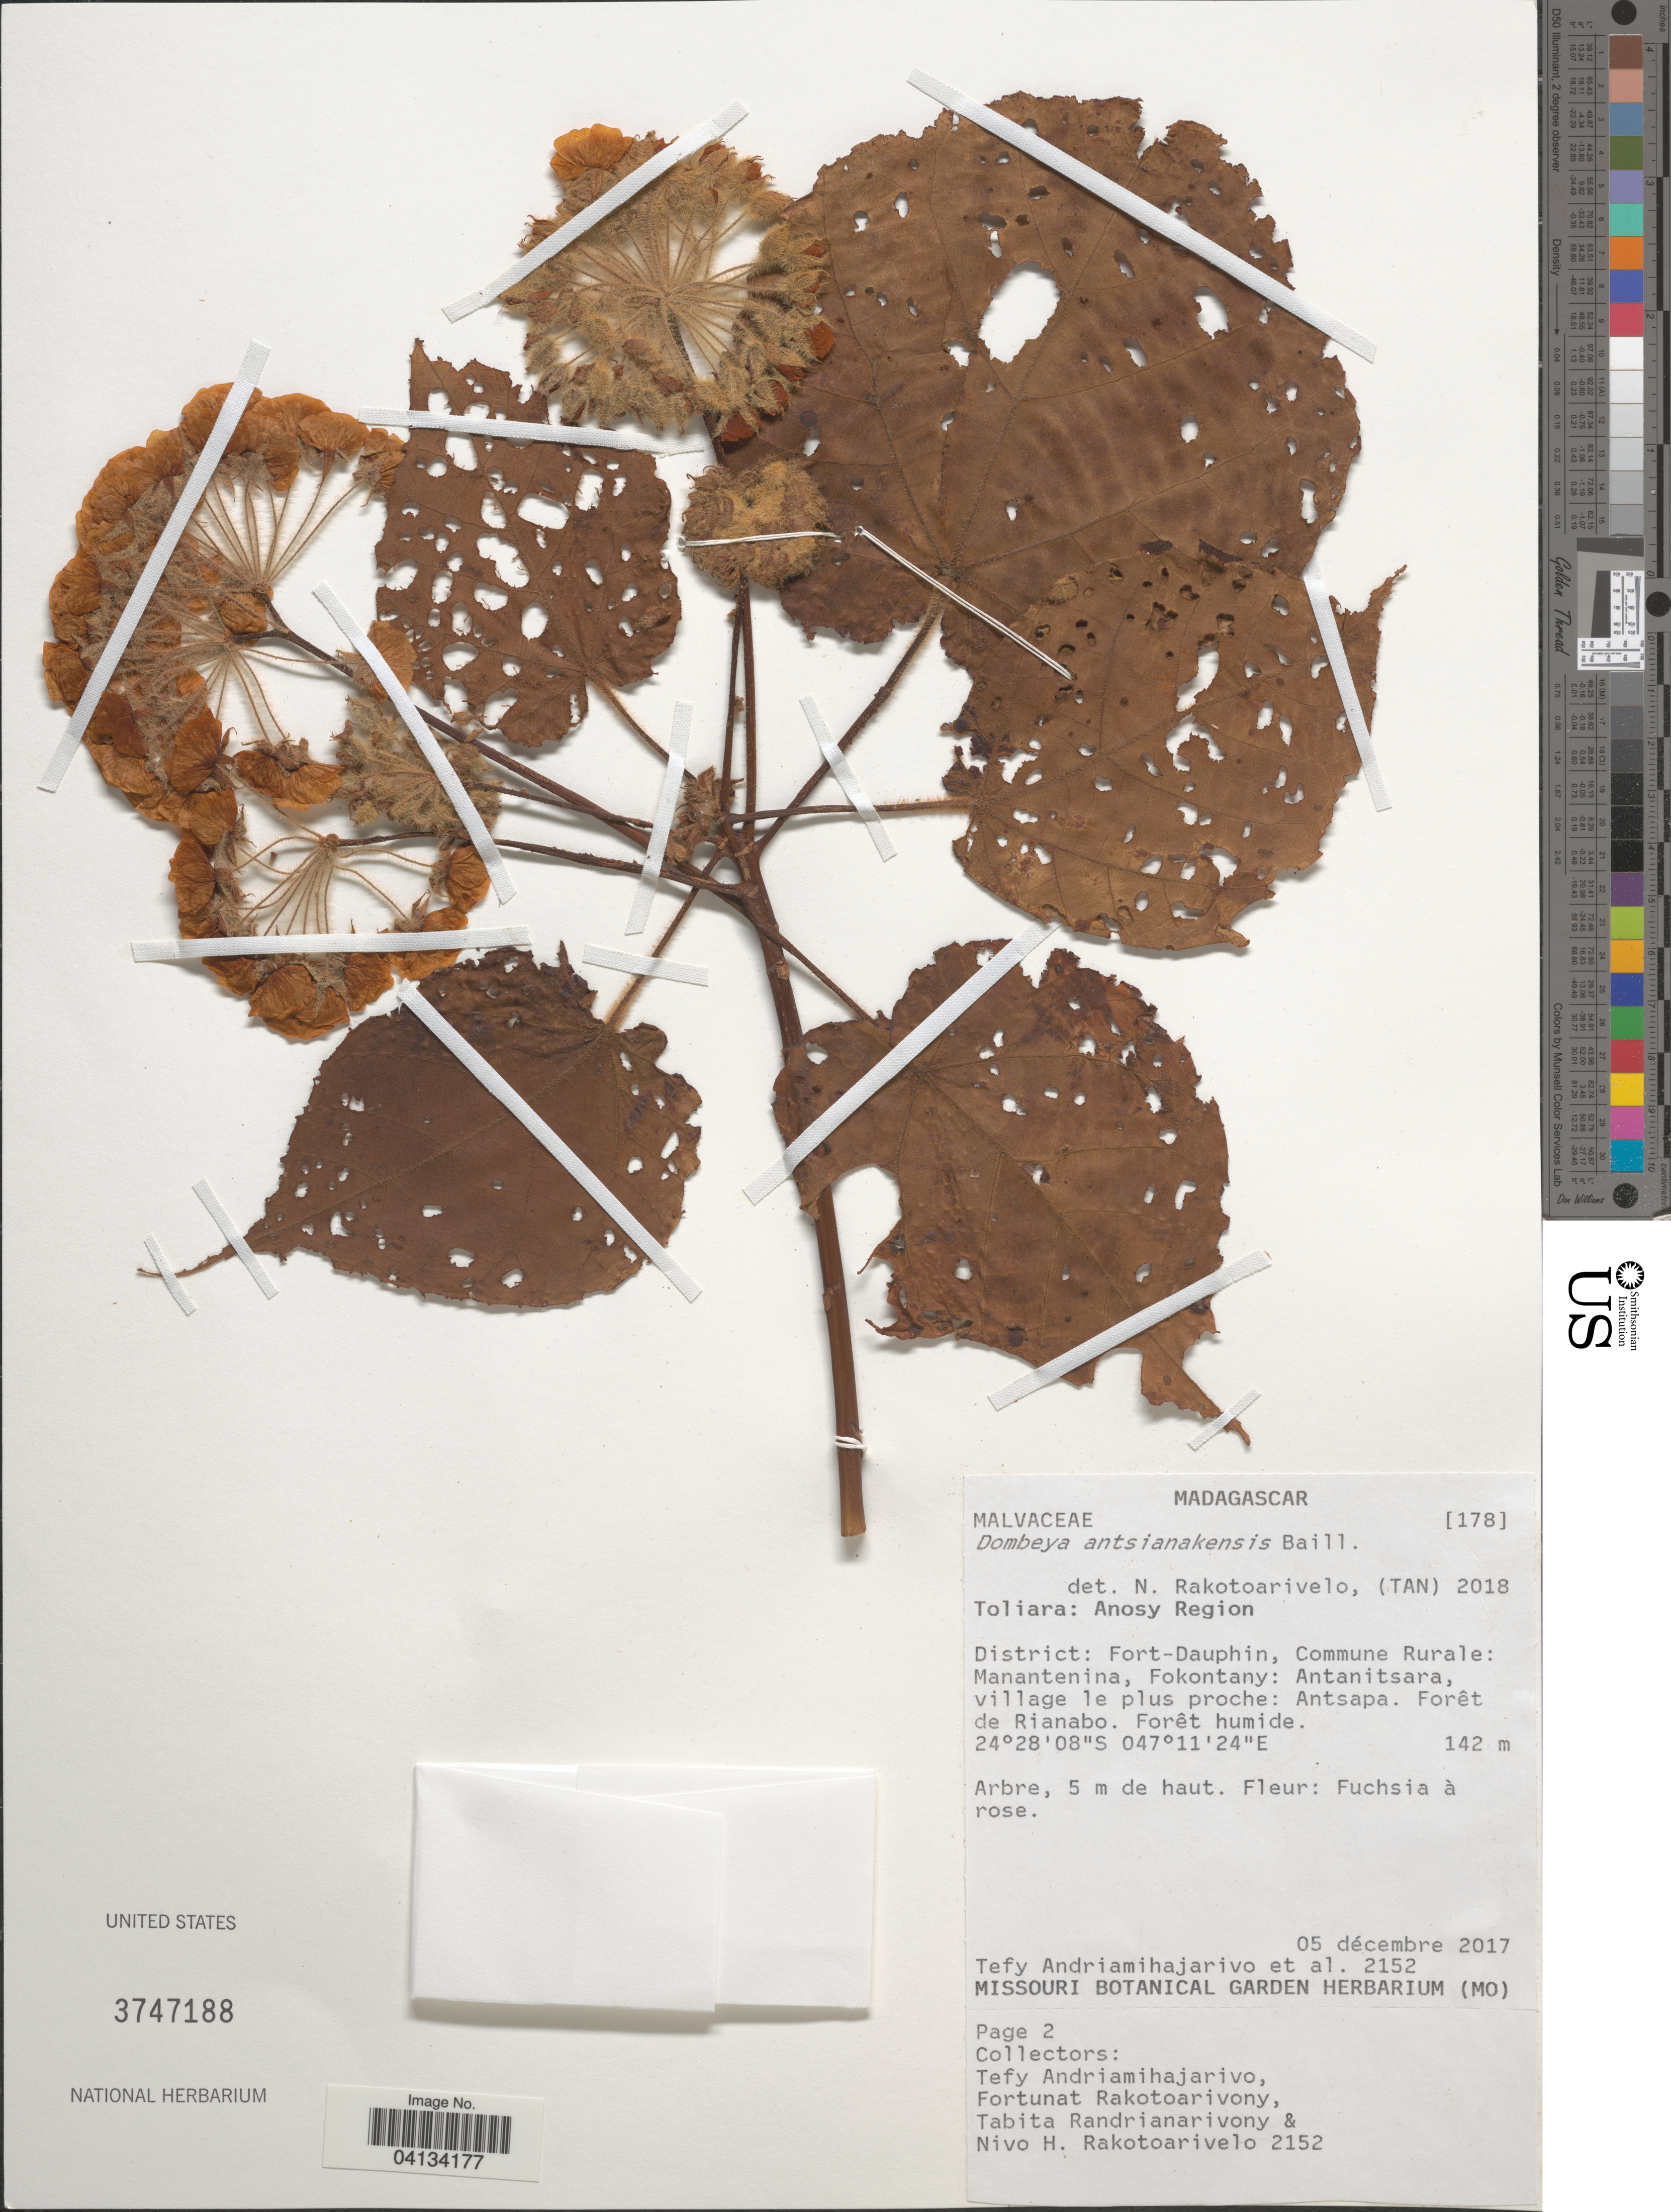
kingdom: Plantae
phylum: Tracheophyta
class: Magnoliopsida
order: Malvales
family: Malvaceae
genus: Dombeya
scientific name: Dombeya antsianakensis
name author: Baill.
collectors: T. H. Andriamihajarivo, F. Rakotoarivony, T. Randrianarivony & N. Rakotoarivelo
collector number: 2152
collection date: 2017-12-05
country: Madagascar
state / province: Anosy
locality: Anosy Region. District: Fort-Dauphin, Commune Rurale: Manantenina, Fokontany: Antanitsara, village le plus proche: Antsapa. Forêt de Rianabo.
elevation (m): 142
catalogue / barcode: US 3747188